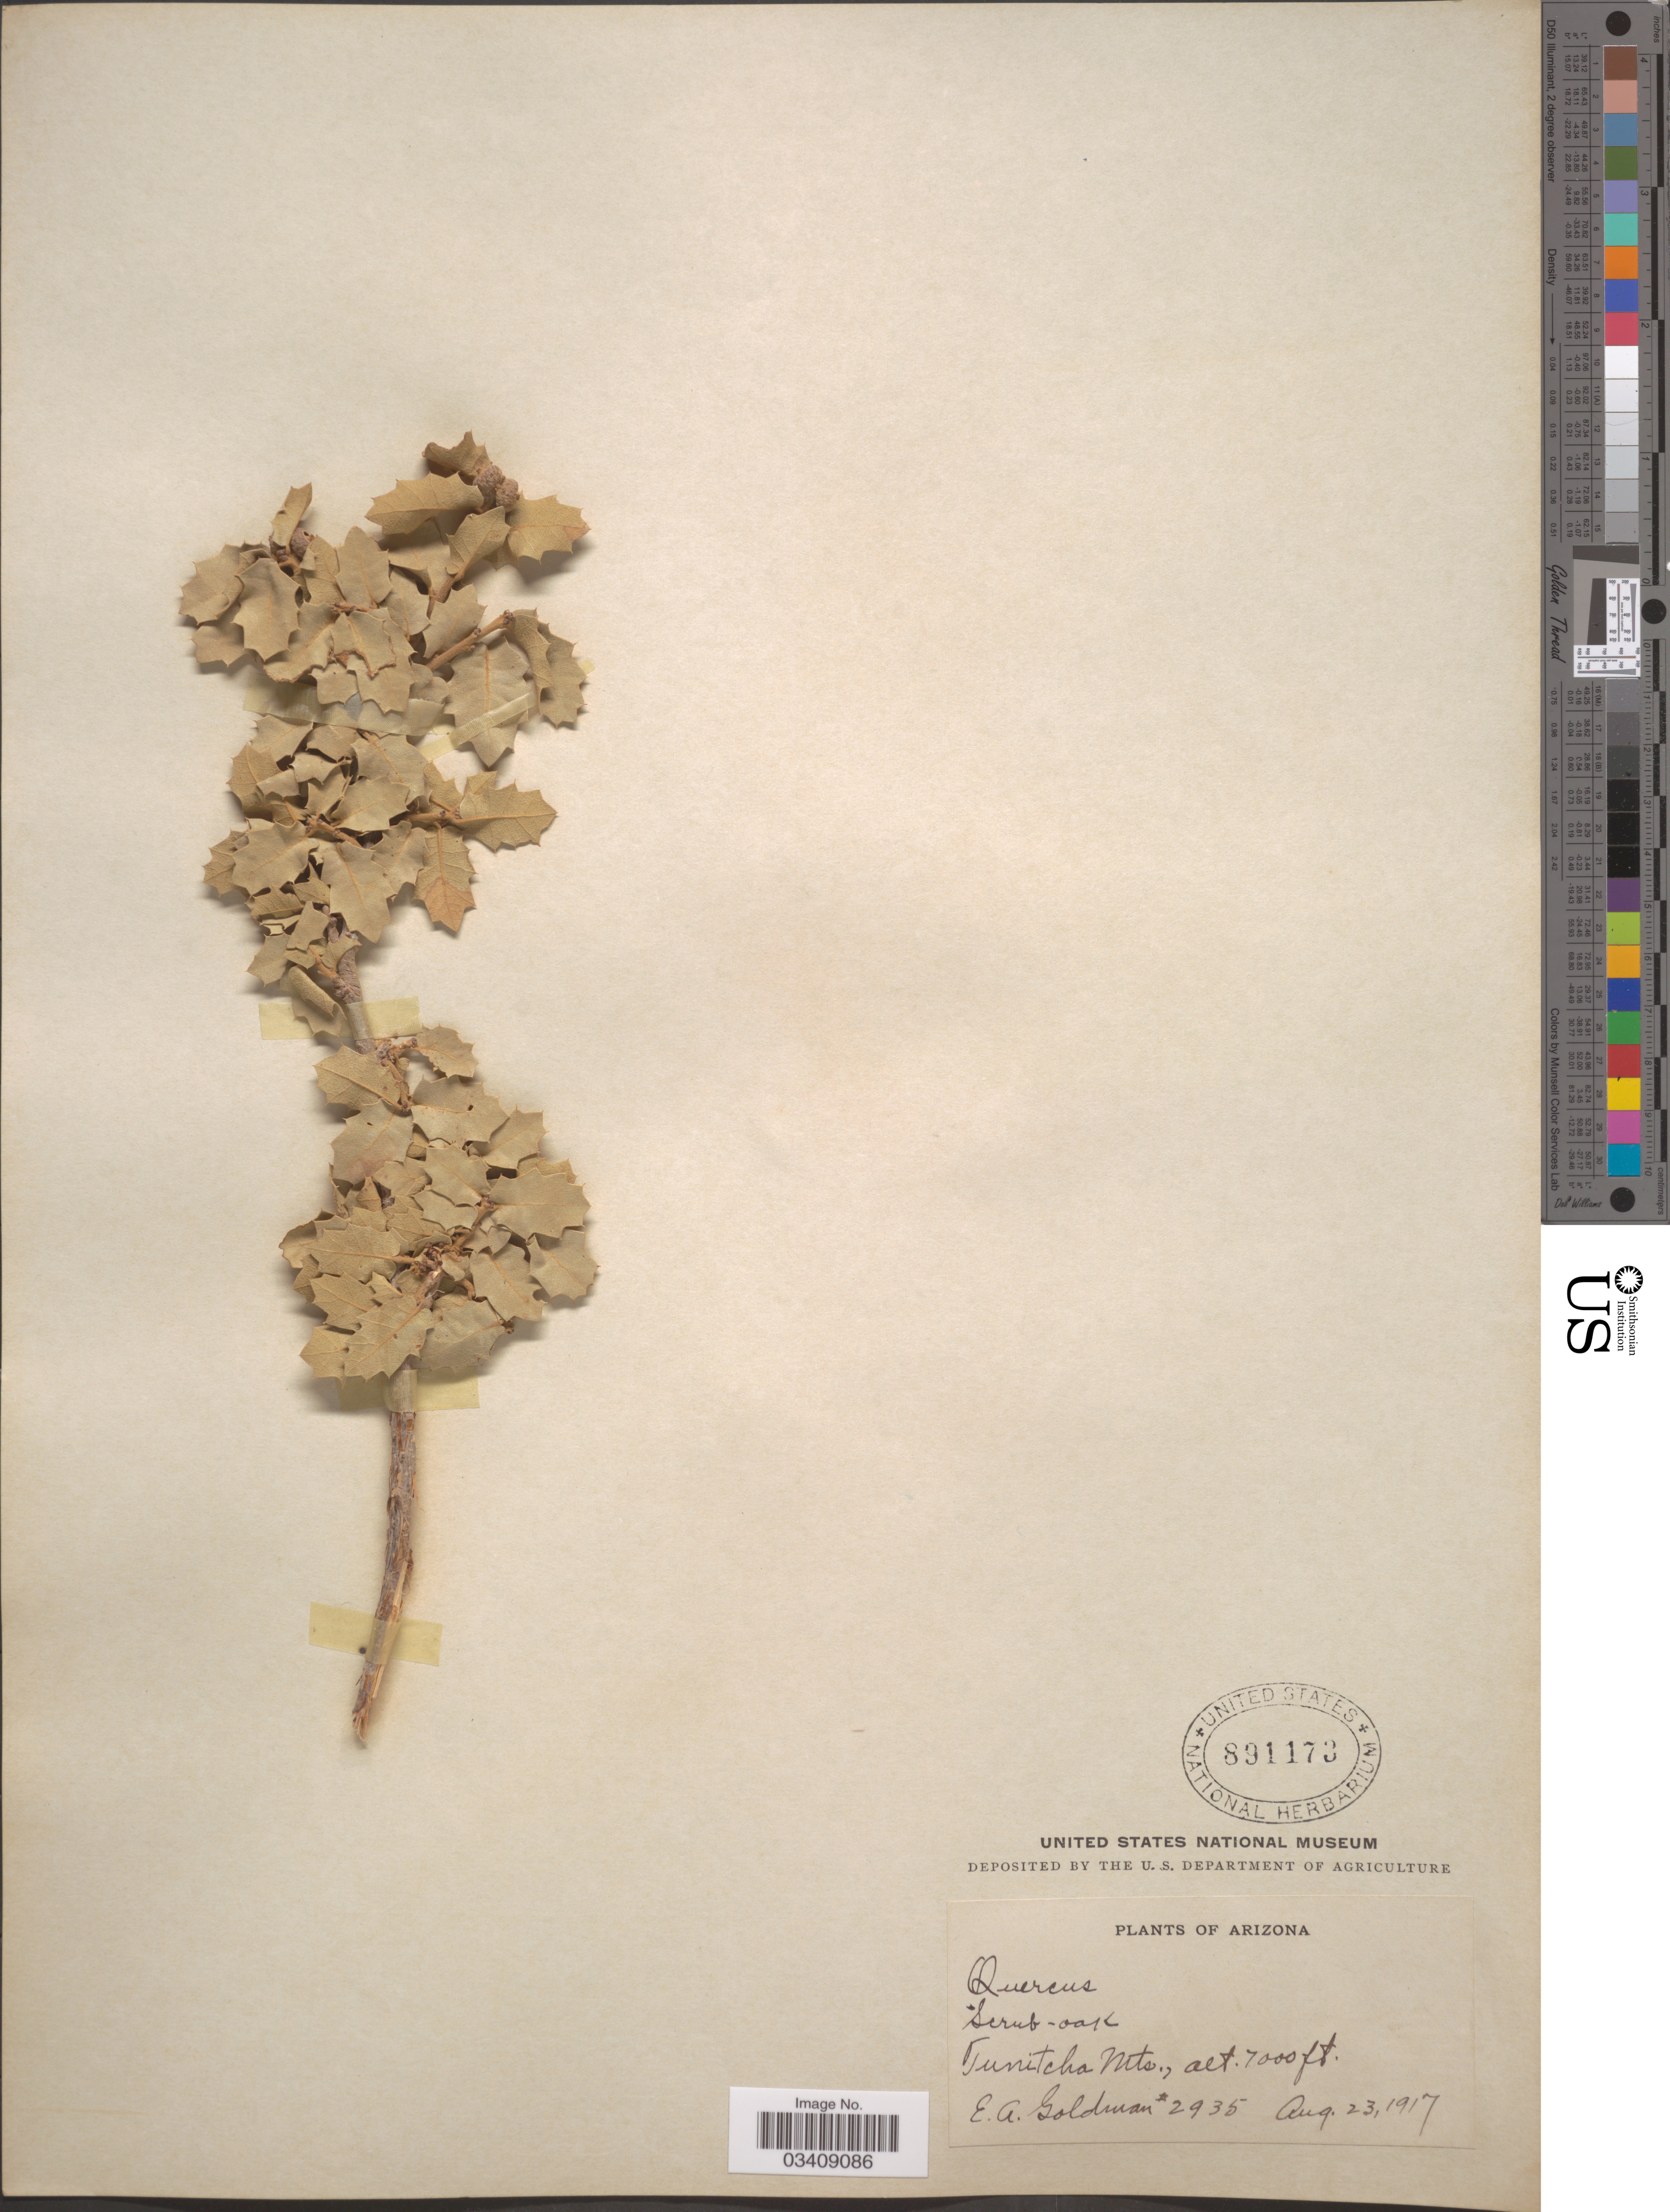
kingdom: Plantae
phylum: Tracheophyta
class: Magnoliopsida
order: Fagales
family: Fagaceae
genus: Quercus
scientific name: Quercus turbinella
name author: Greene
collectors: E. A. Goldman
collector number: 2935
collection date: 1917-08-23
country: United States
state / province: Arizona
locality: Tunitcha Mts.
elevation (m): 2134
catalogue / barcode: US 891173